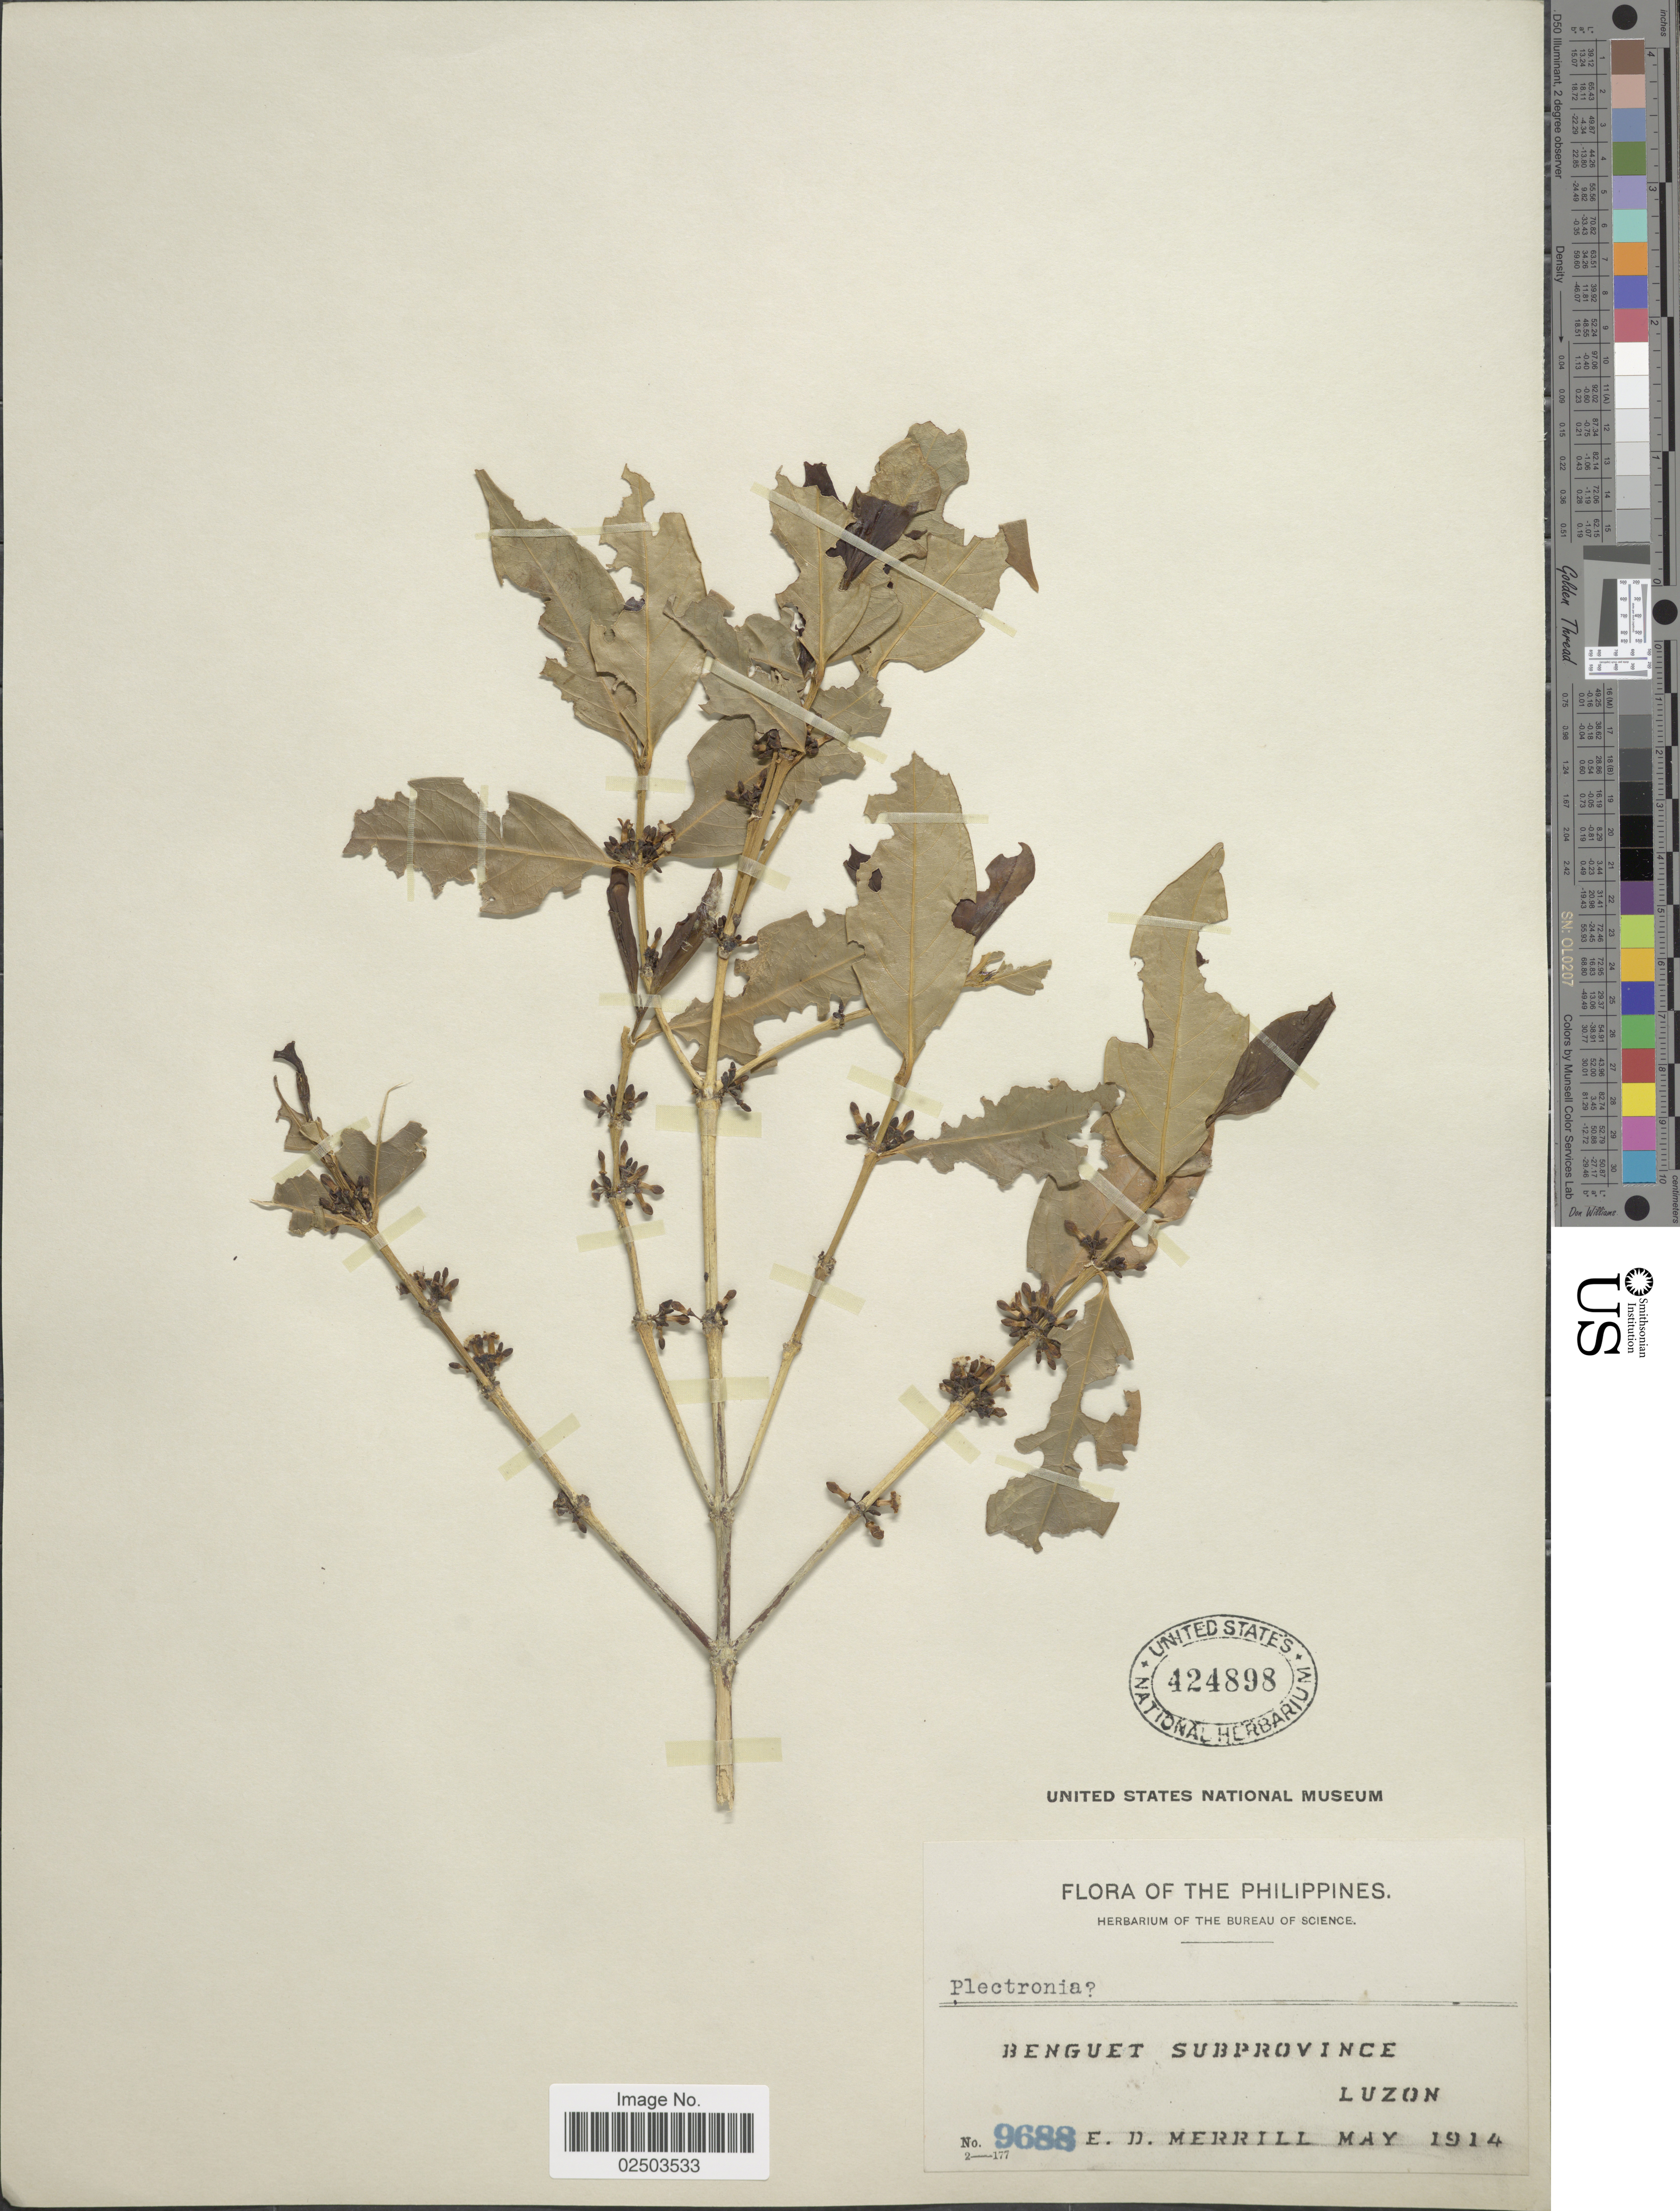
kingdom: Plantae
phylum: Tracheophyta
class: Magnoliopsida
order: Gentianales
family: Rubiaceae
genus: Bridsonia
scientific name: Bridsonia chamaedendrum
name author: (Kuntze) Verstraete & A.E. van Wyk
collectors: E. D. Merrill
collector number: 9688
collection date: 1914-05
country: Philippines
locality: Benguet Subprovince, Luzon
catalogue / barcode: US 424898